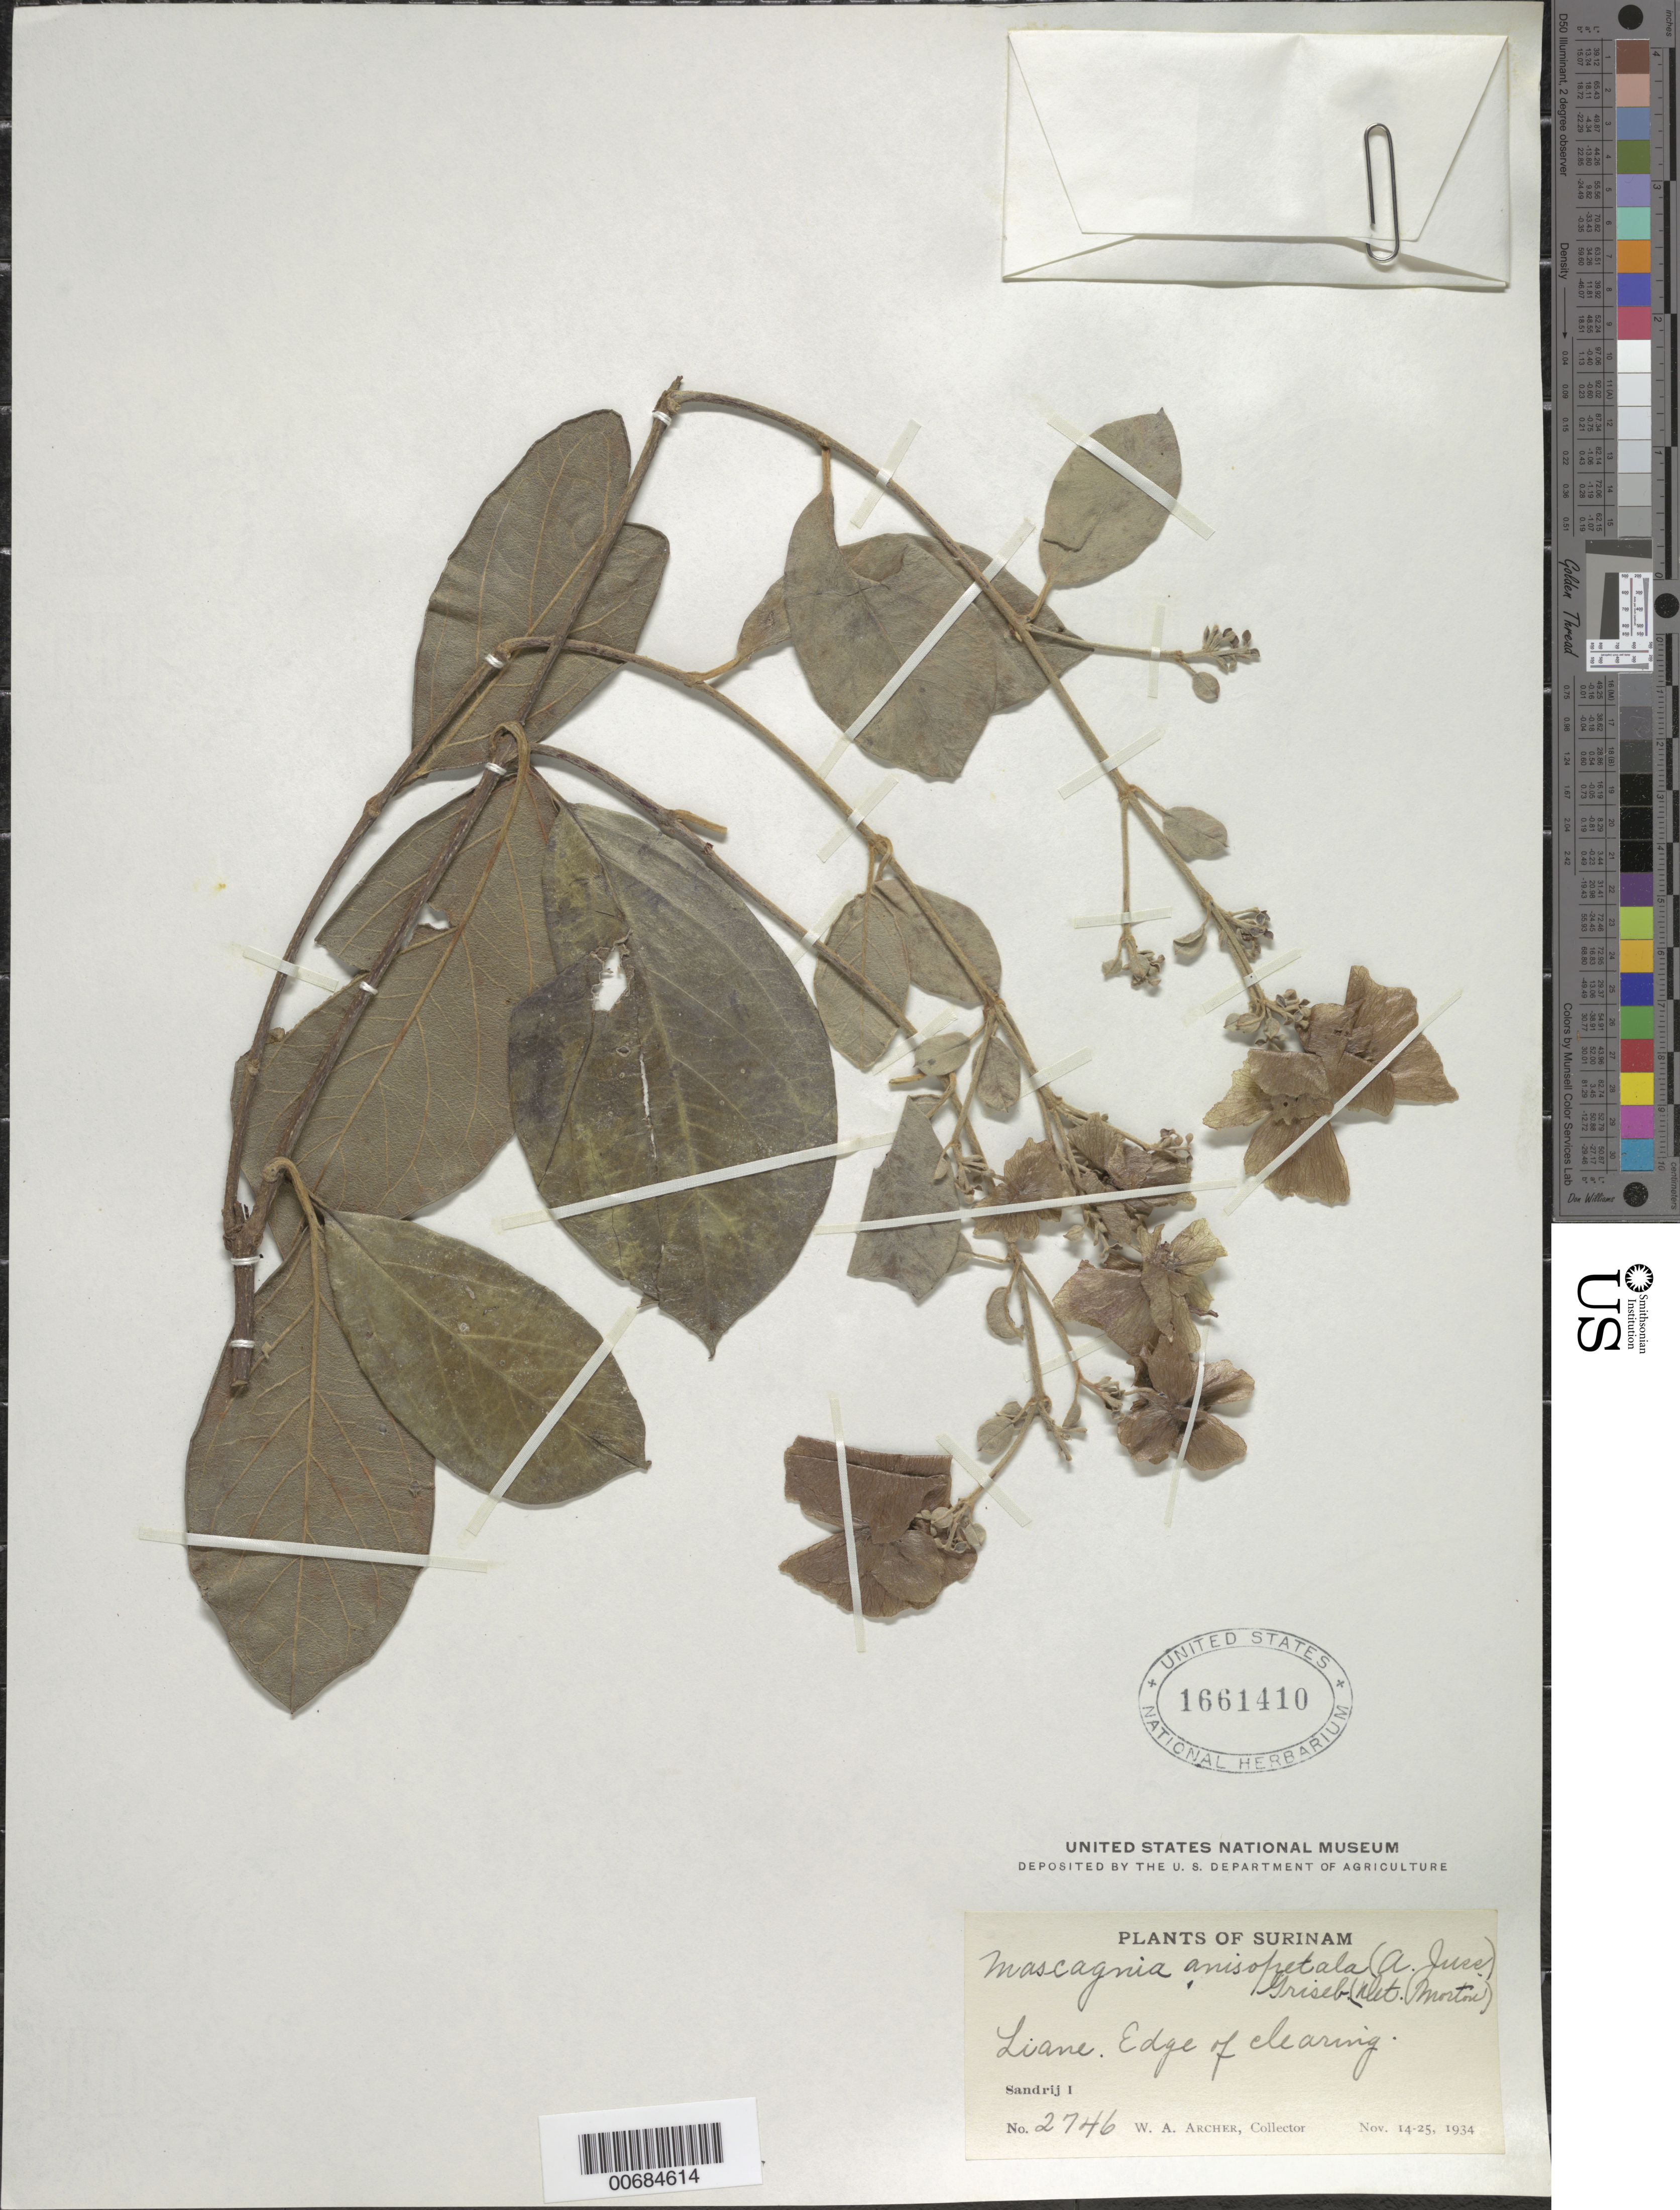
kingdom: Plantae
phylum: Tracheophyta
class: Magnoliopsida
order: Malpighiales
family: Malpighiaceae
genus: Mascagnia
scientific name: Mascagnia anisopetala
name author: (A. Juss.) Griseb.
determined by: Morton, --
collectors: W. A. Archer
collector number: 2746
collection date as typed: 14-Nov-34 to 25-Nov-34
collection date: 1934-11-14/1934-11-25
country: Suriname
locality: Zanderij I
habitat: Edge of clearing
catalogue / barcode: US 1661410